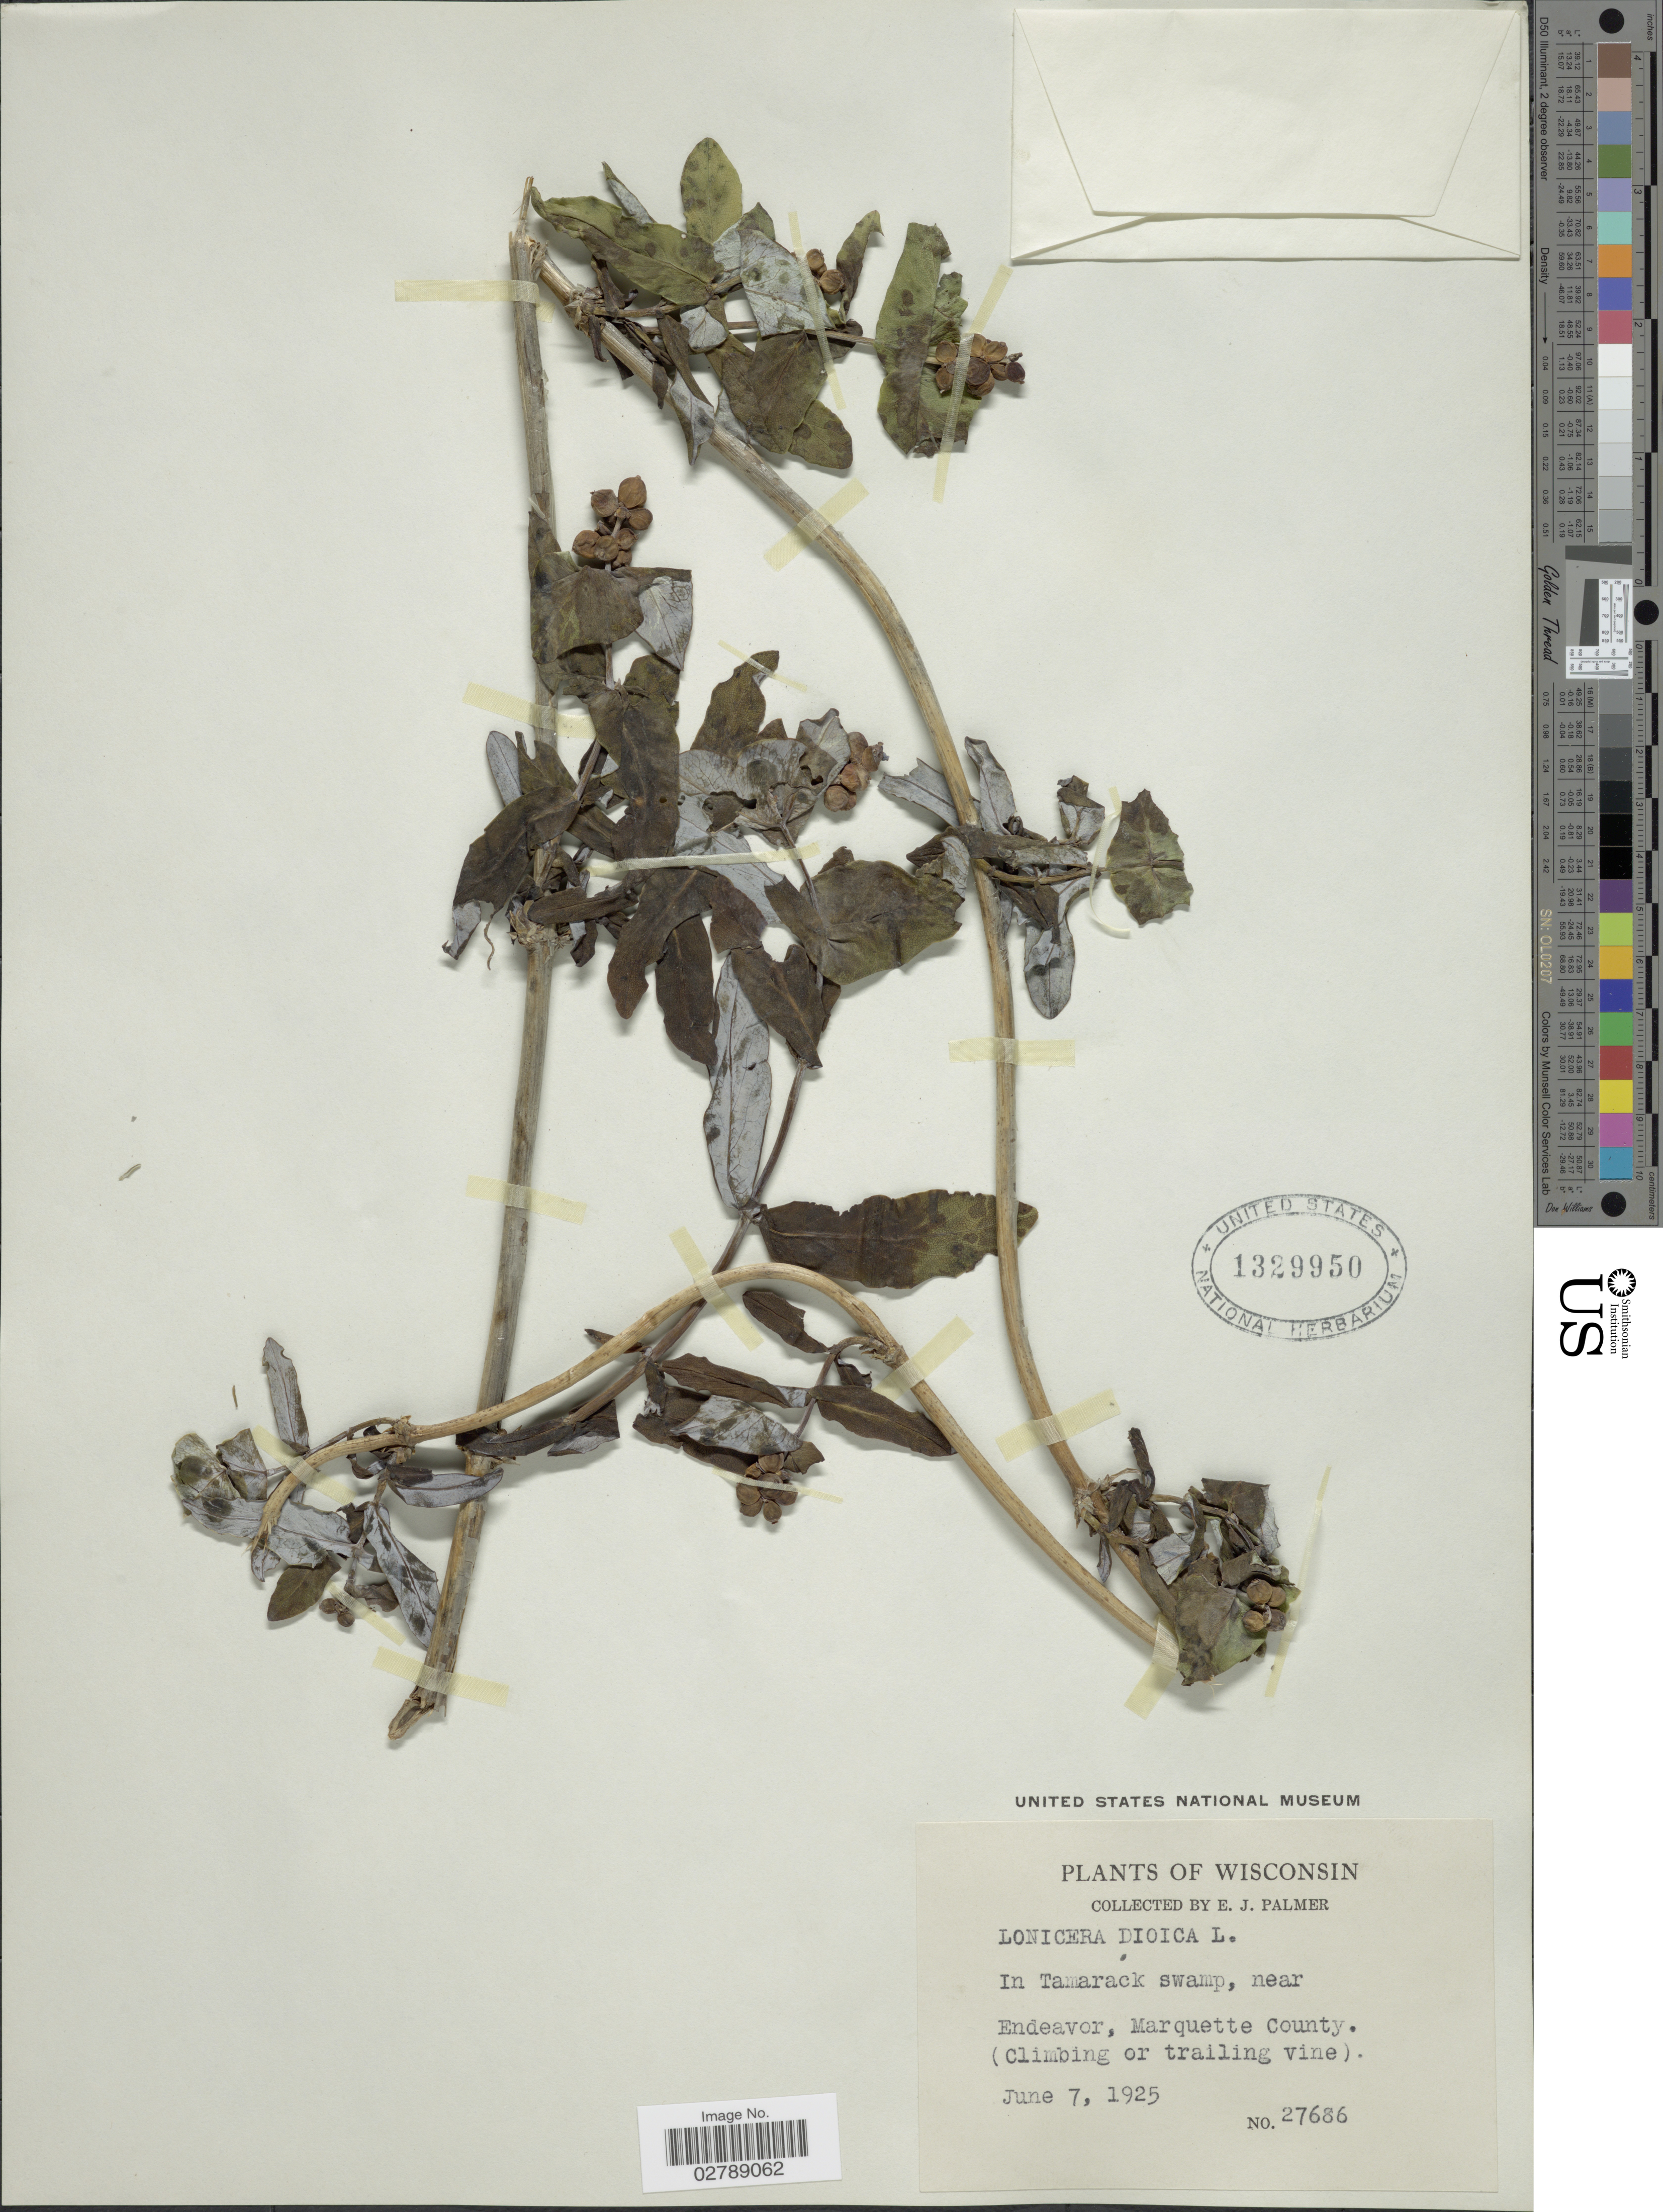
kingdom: Plantae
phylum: Tracheophyta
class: Magnoliopsida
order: Dipsacales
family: Caprifoliaceae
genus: Lonicera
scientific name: Lonicera dioica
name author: L.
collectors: E. J. Palmer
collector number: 27686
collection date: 1925-06-07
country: United States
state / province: Wisconsin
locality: In Tamarack swamp. Endeavor, Marquette County.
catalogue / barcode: US 1329950